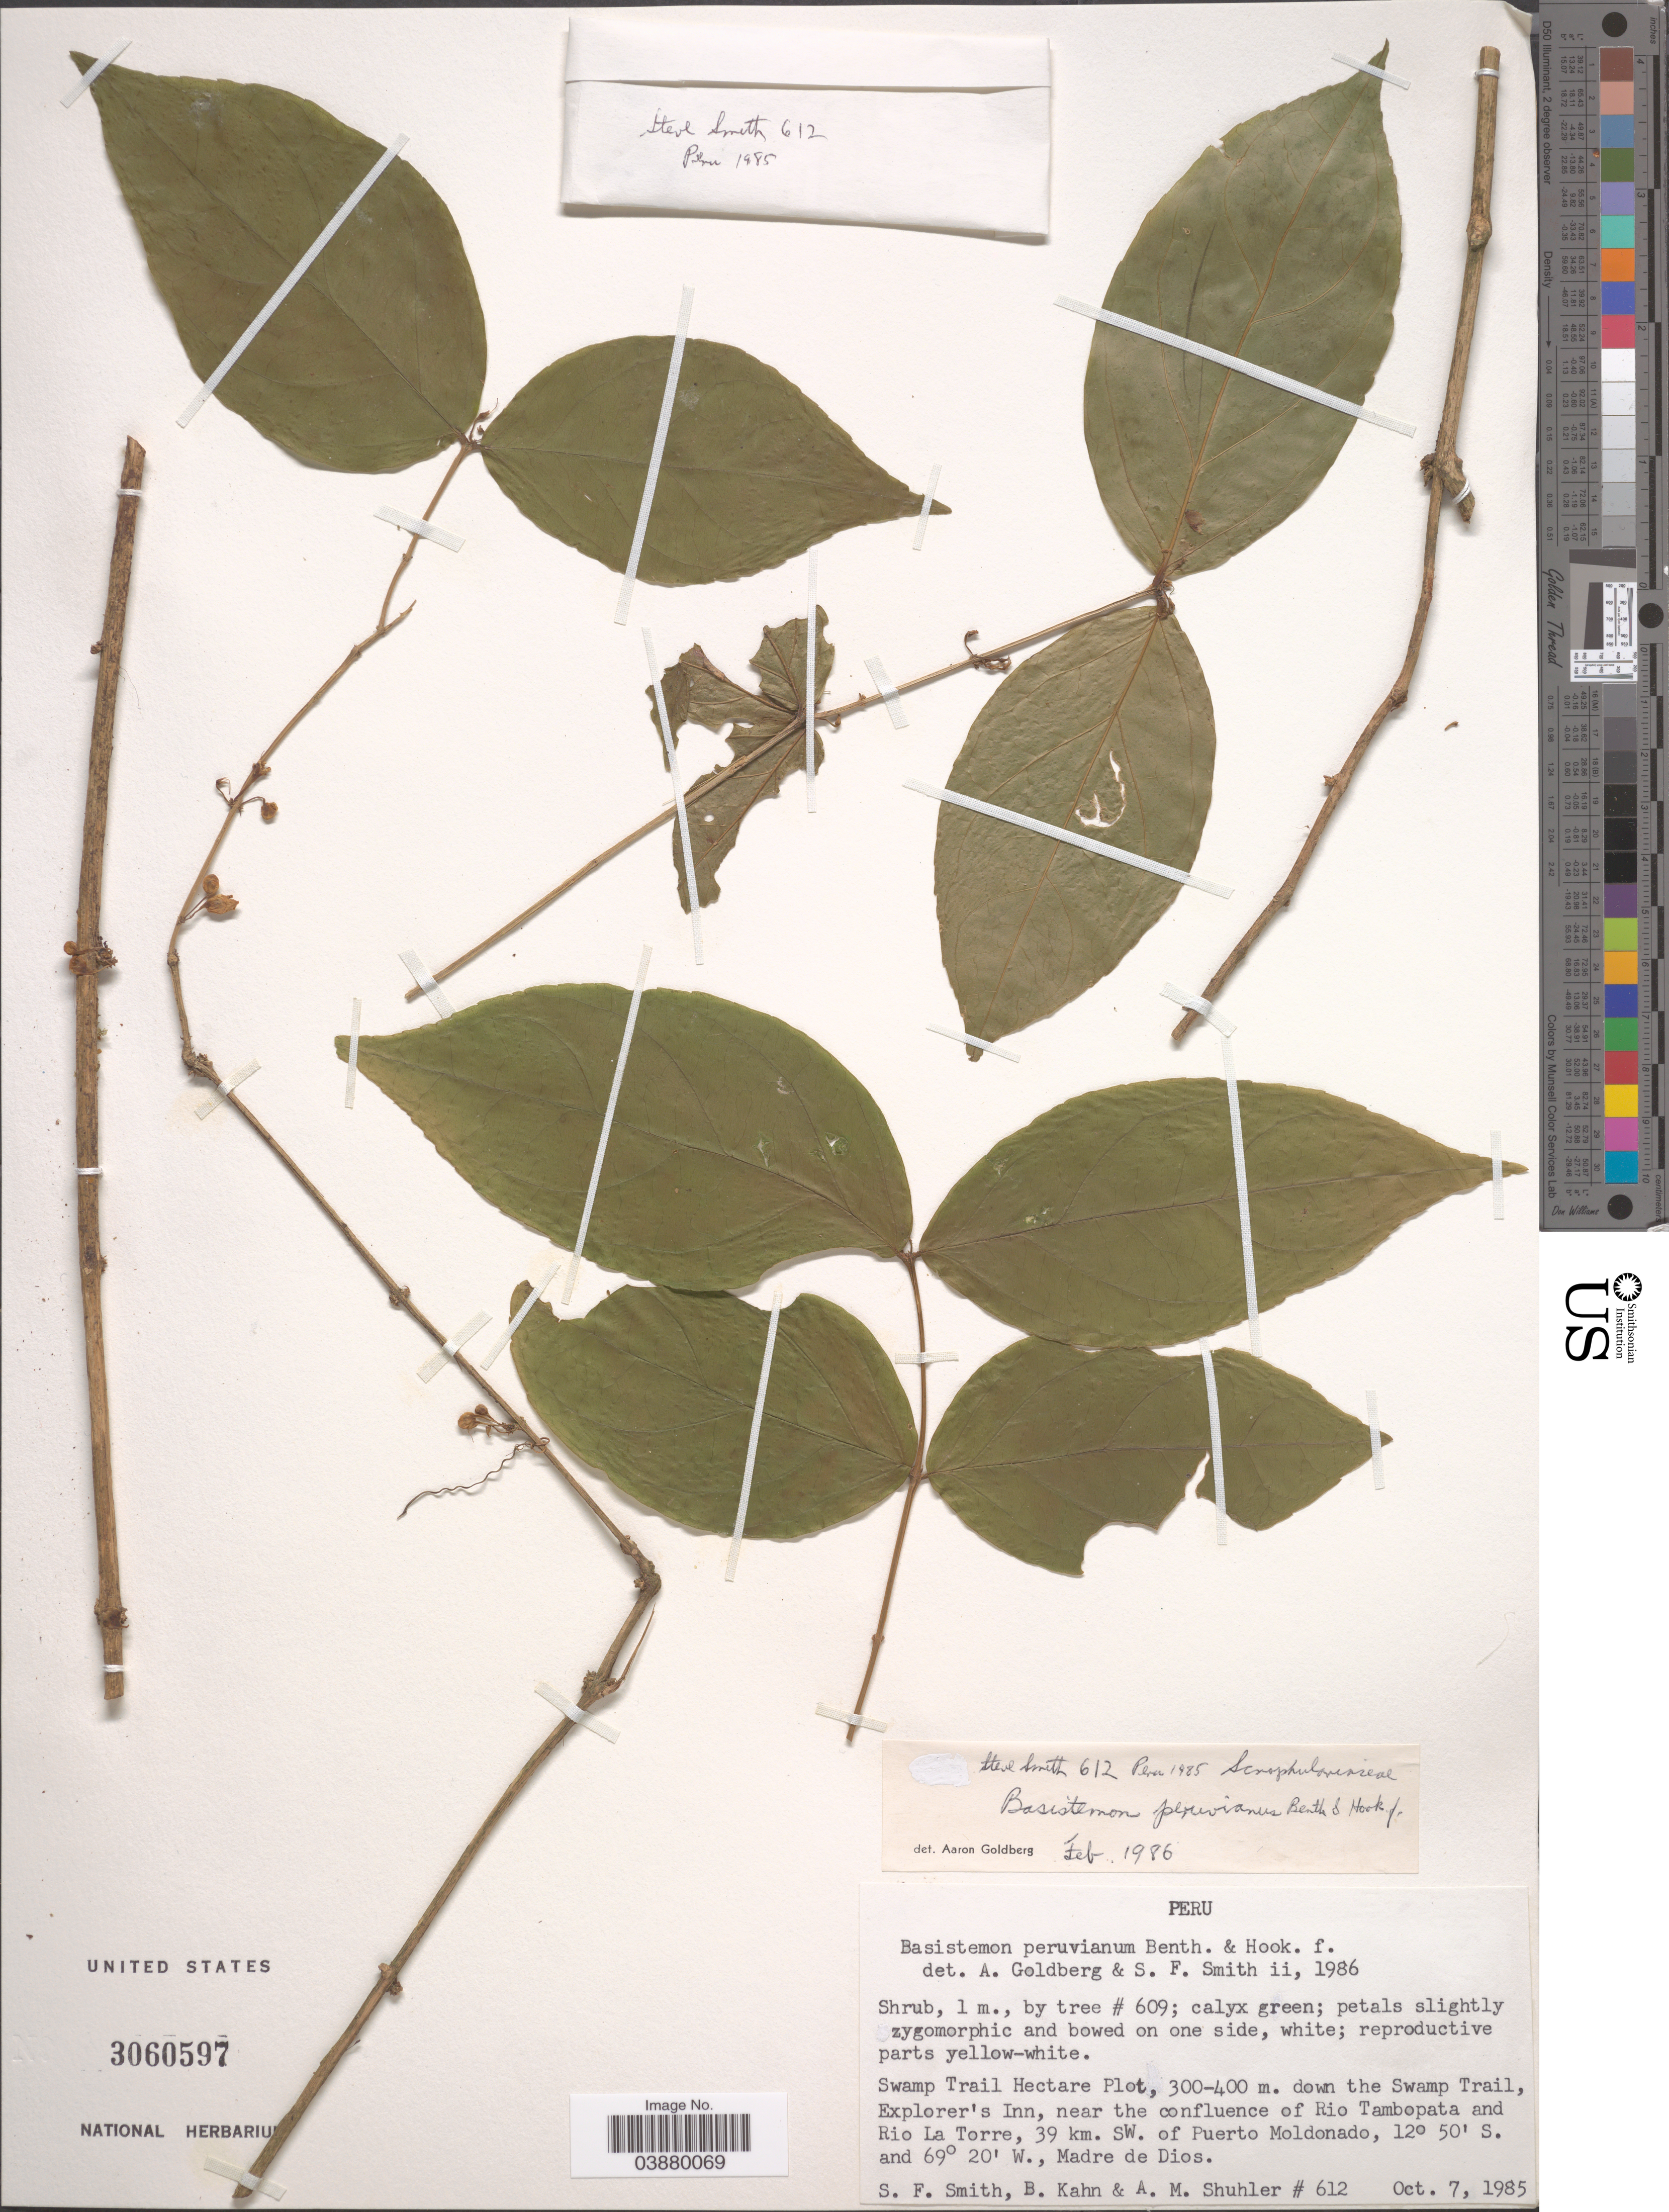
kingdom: Plantae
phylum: Tracheophyta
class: Magnoliopsida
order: Lamiales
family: Plantaginaceae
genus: Basistemon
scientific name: Basistemon peruvianus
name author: B.D. Jacks.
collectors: S.F. Smith, B. Kahn & A. Shuhler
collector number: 612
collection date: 1985-10-07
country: Peru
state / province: Madre de Dios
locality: Swamp Trail Hectare Plot, down the Swamp Trail, Explorer's Inn, near the confluence of Rio Tambopata and Rio La Torre, 39 km. SW. of Puerto Moldonado.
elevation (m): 300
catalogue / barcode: US 3060597